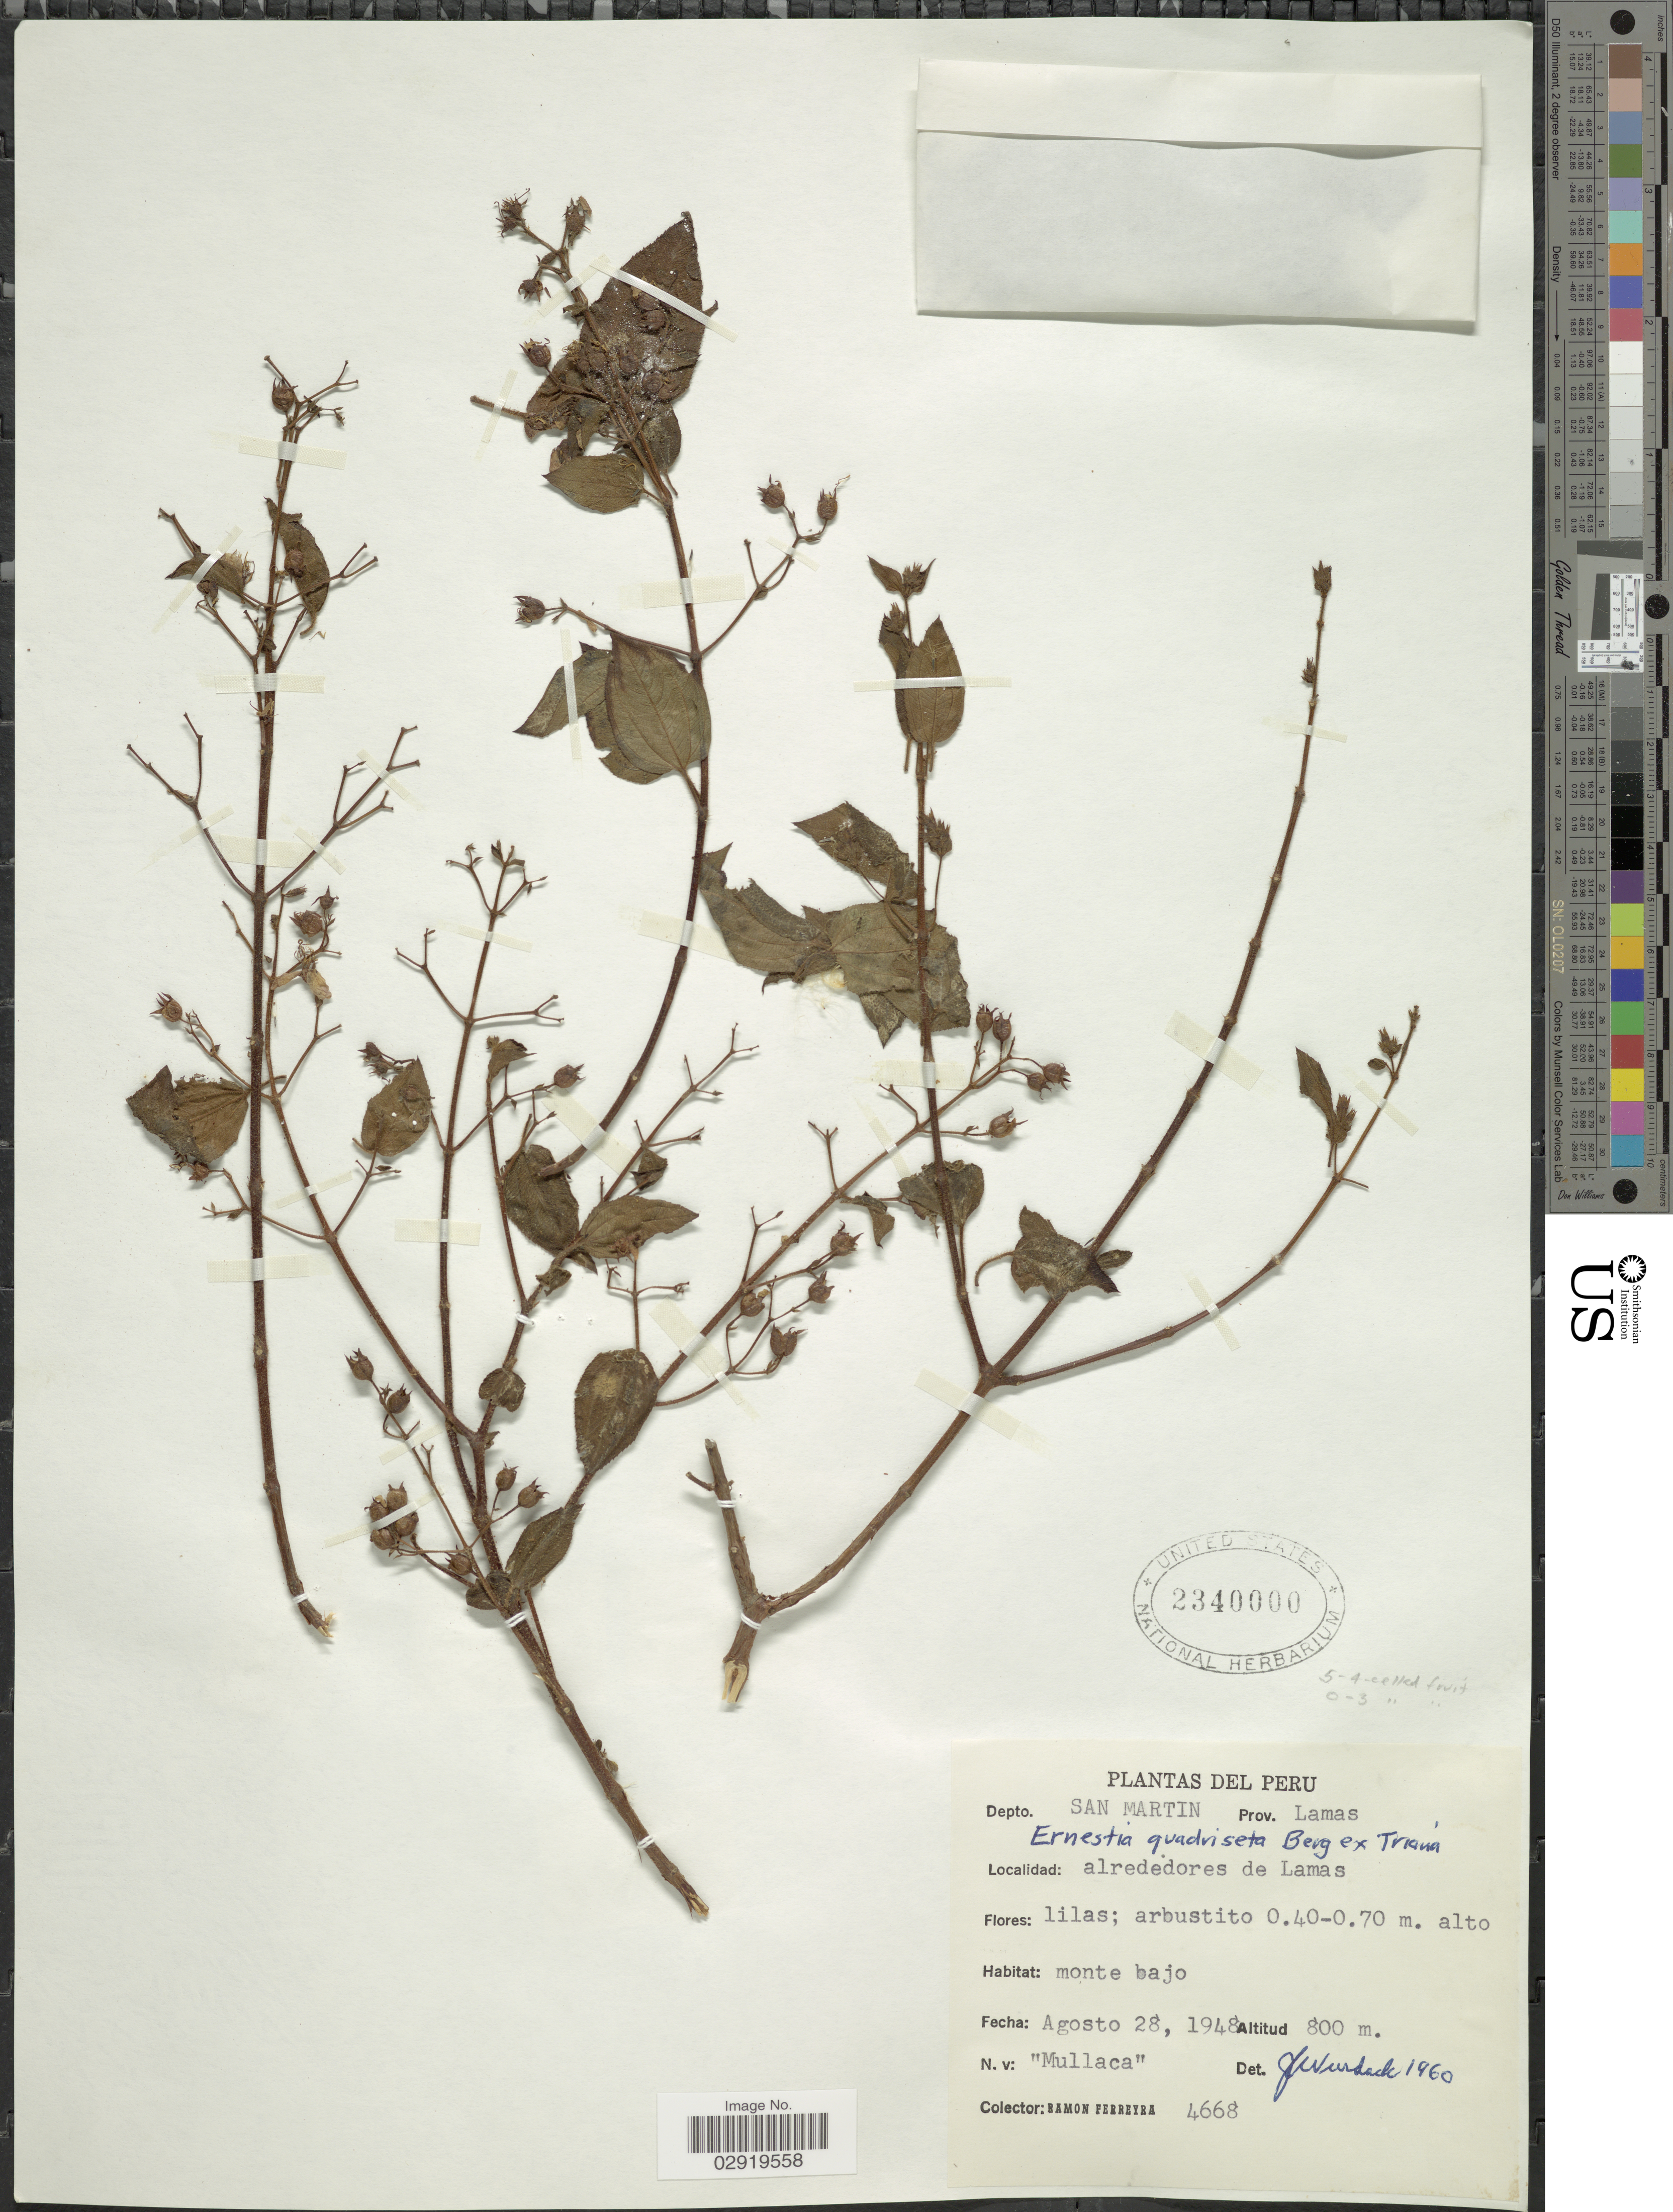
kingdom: Plantae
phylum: Tracheophyta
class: Magnoliopsida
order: Myrtales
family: Melastomataceae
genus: Ernestia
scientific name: Ernestia quadrisetosa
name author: Berg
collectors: R. A. Ferreyra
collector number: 4668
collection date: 1948-08-28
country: Peru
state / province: San Martín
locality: Depto.: San Martin. Prov. Lamas. Alrededores de Lamas.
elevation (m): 800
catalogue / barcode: US 2340000